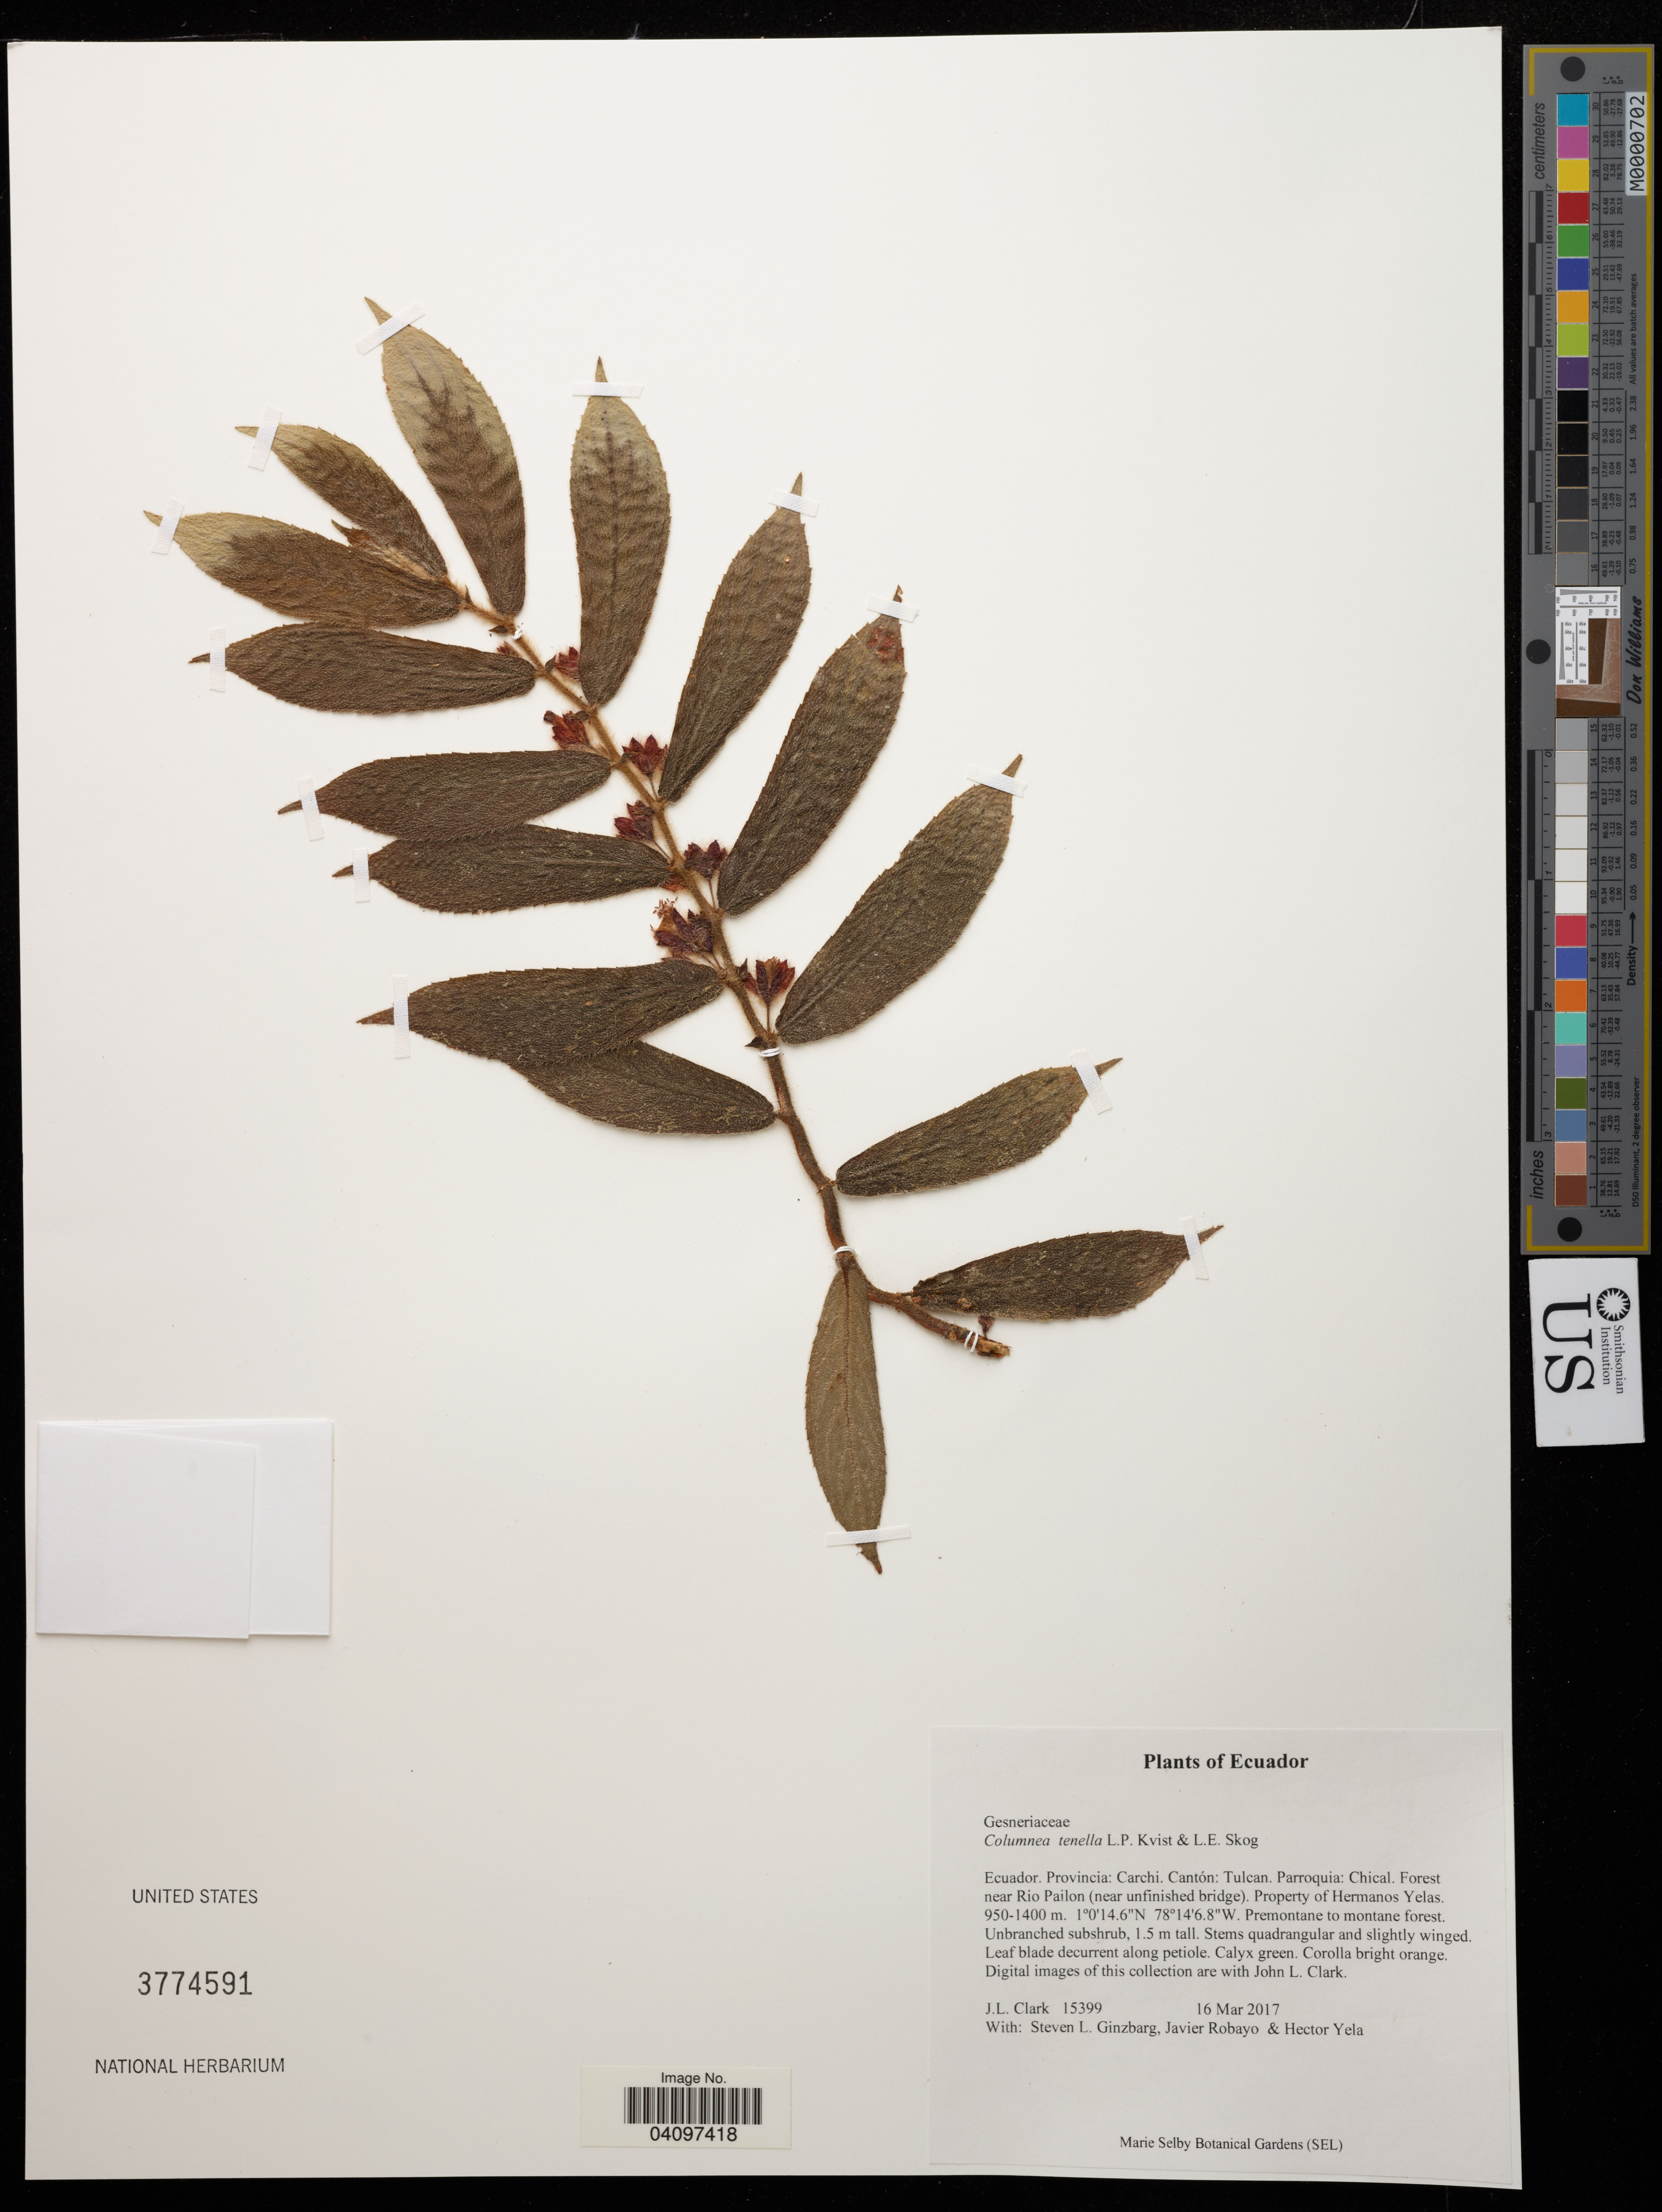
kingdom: Plantae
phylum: Tracheophyta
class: Magnoliopsida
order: Lamiales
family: Gesneriaceae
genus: Columnea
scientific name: Columnea tenella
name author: L.P. Kvist & L.E. Skog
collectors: J. Clark, S. Ginzbarg & J. Robayo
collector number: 15399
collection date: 2017-03-16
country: Ecuador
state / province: Carchi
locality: Cantón: Tulcan. Parroquia: Chical. Forest near Rio Pailon (near unfinished bridge). Property of Hermanos Yelas.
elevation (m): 950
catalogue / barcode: US 3774591